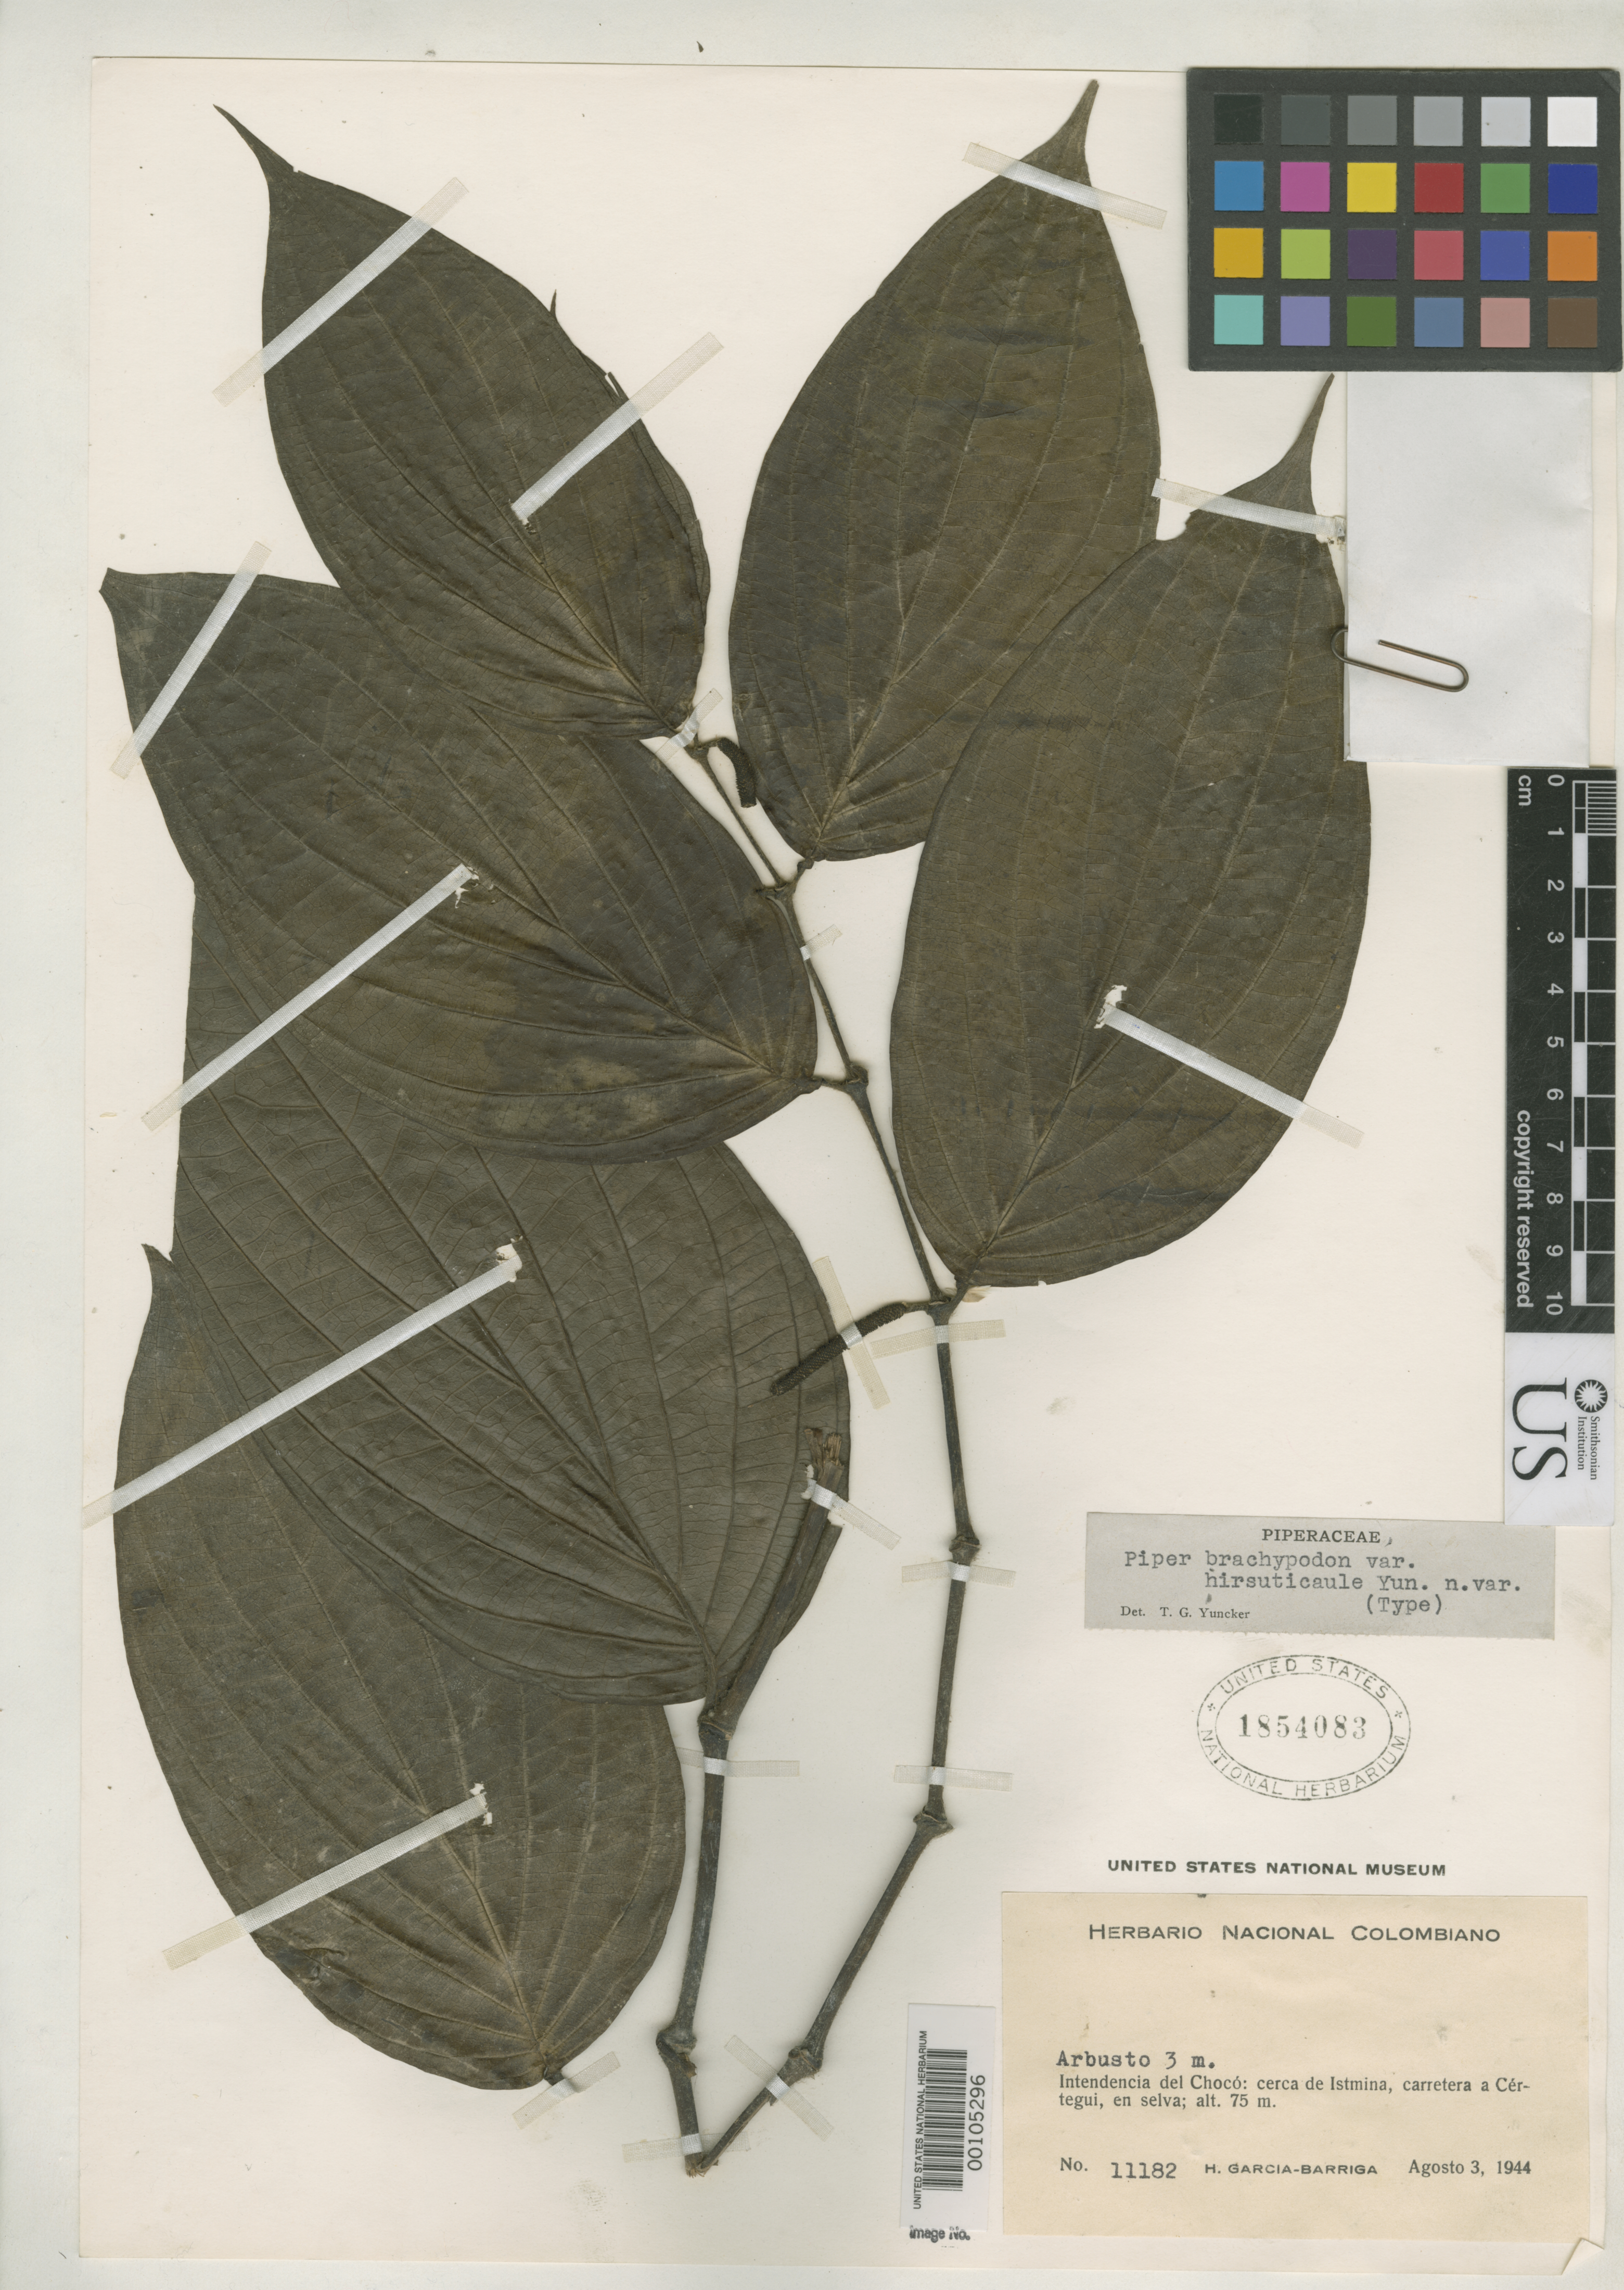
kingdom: Plantae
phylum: Tracheophyta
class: Magnoliopsida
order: Piperales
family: Piperaceae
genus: Piper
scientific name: Piper brachypodon var. hirsuticaule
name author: Trel. & Yunck.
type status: Holotype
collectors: H. García Barriga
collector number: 11182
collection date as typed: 03 Aug 1944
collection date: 1944-08-03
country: Colombia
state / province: Chocó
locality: Near IstMina.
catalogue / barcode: US 1854083